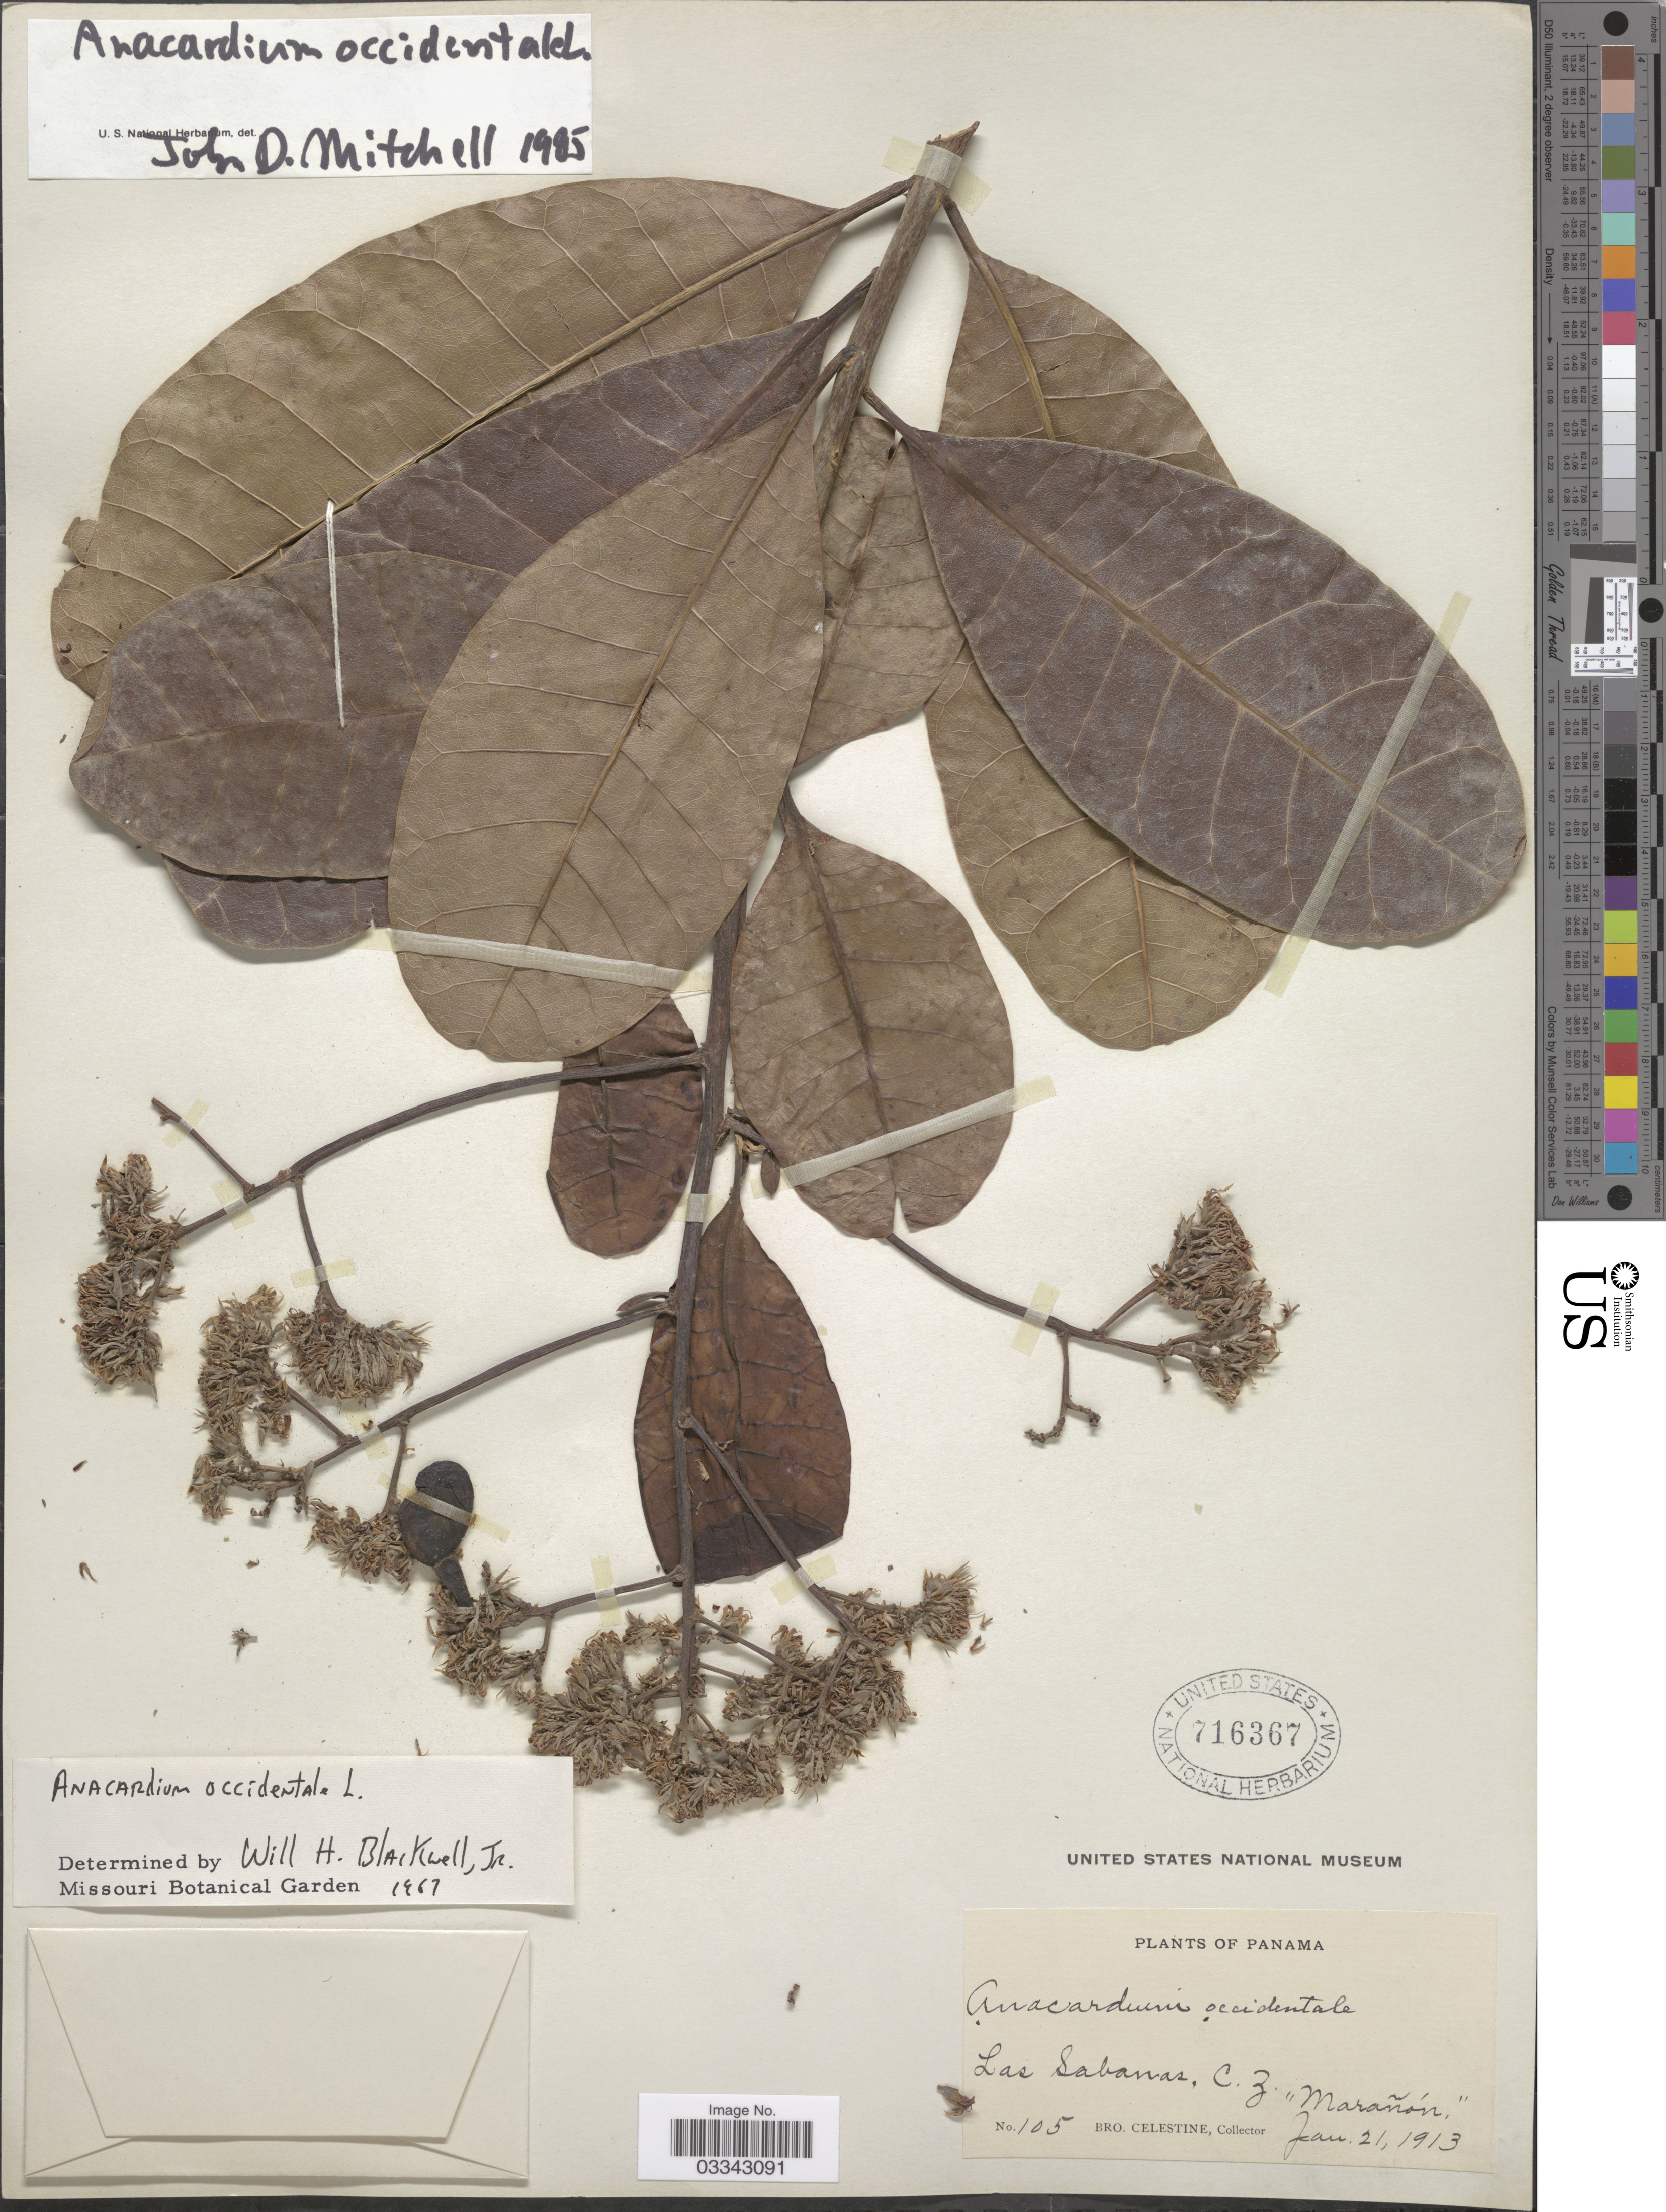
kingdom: Plantae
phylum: Tracheophyta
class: Magnoliopsida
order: Sapindales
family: Anacardiaceae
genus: Anacardium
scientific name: Anacardium occidentale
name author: L.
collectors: B. Celestine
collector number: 105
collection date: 1913-01-21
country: Panama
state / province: Colón / Panamá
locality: Las Sabanas, C. Z.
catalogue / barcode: US 716367